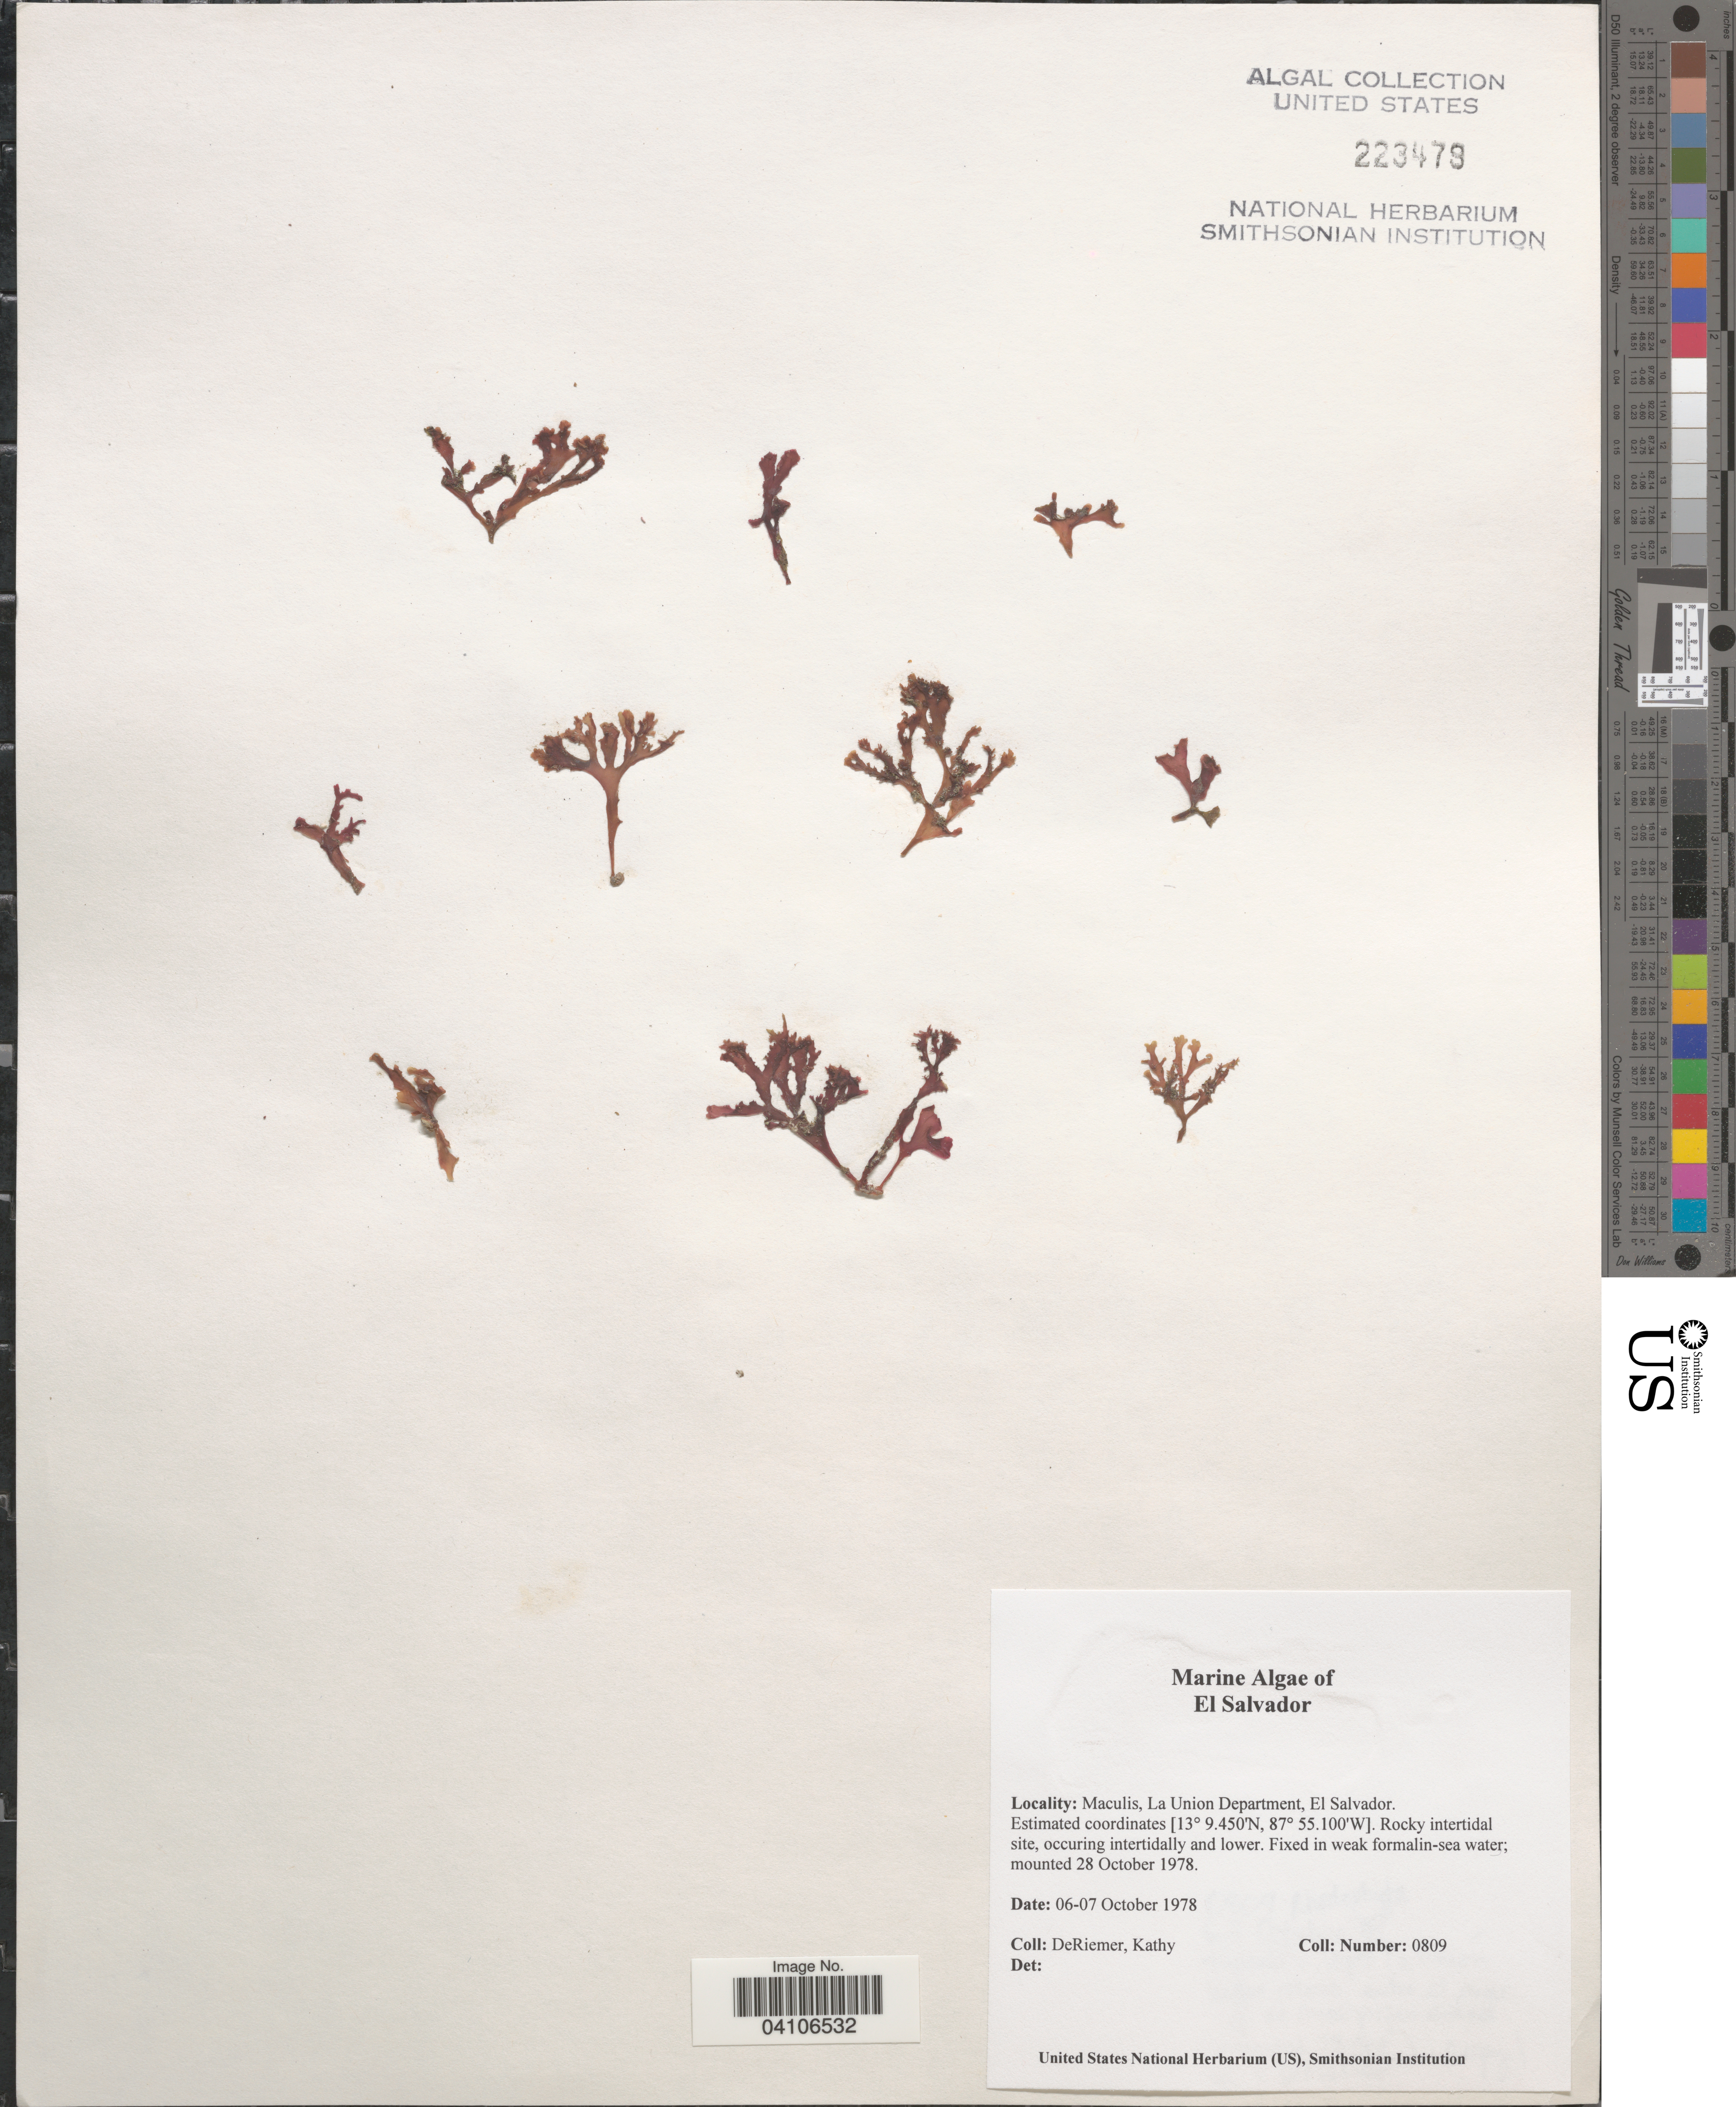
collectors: K. DeRiemer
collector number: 0809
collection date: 1978-10-06/1978-10-07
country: El Salvador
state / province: La Union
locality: Maculis, La Union Department.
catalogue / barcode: US 223479